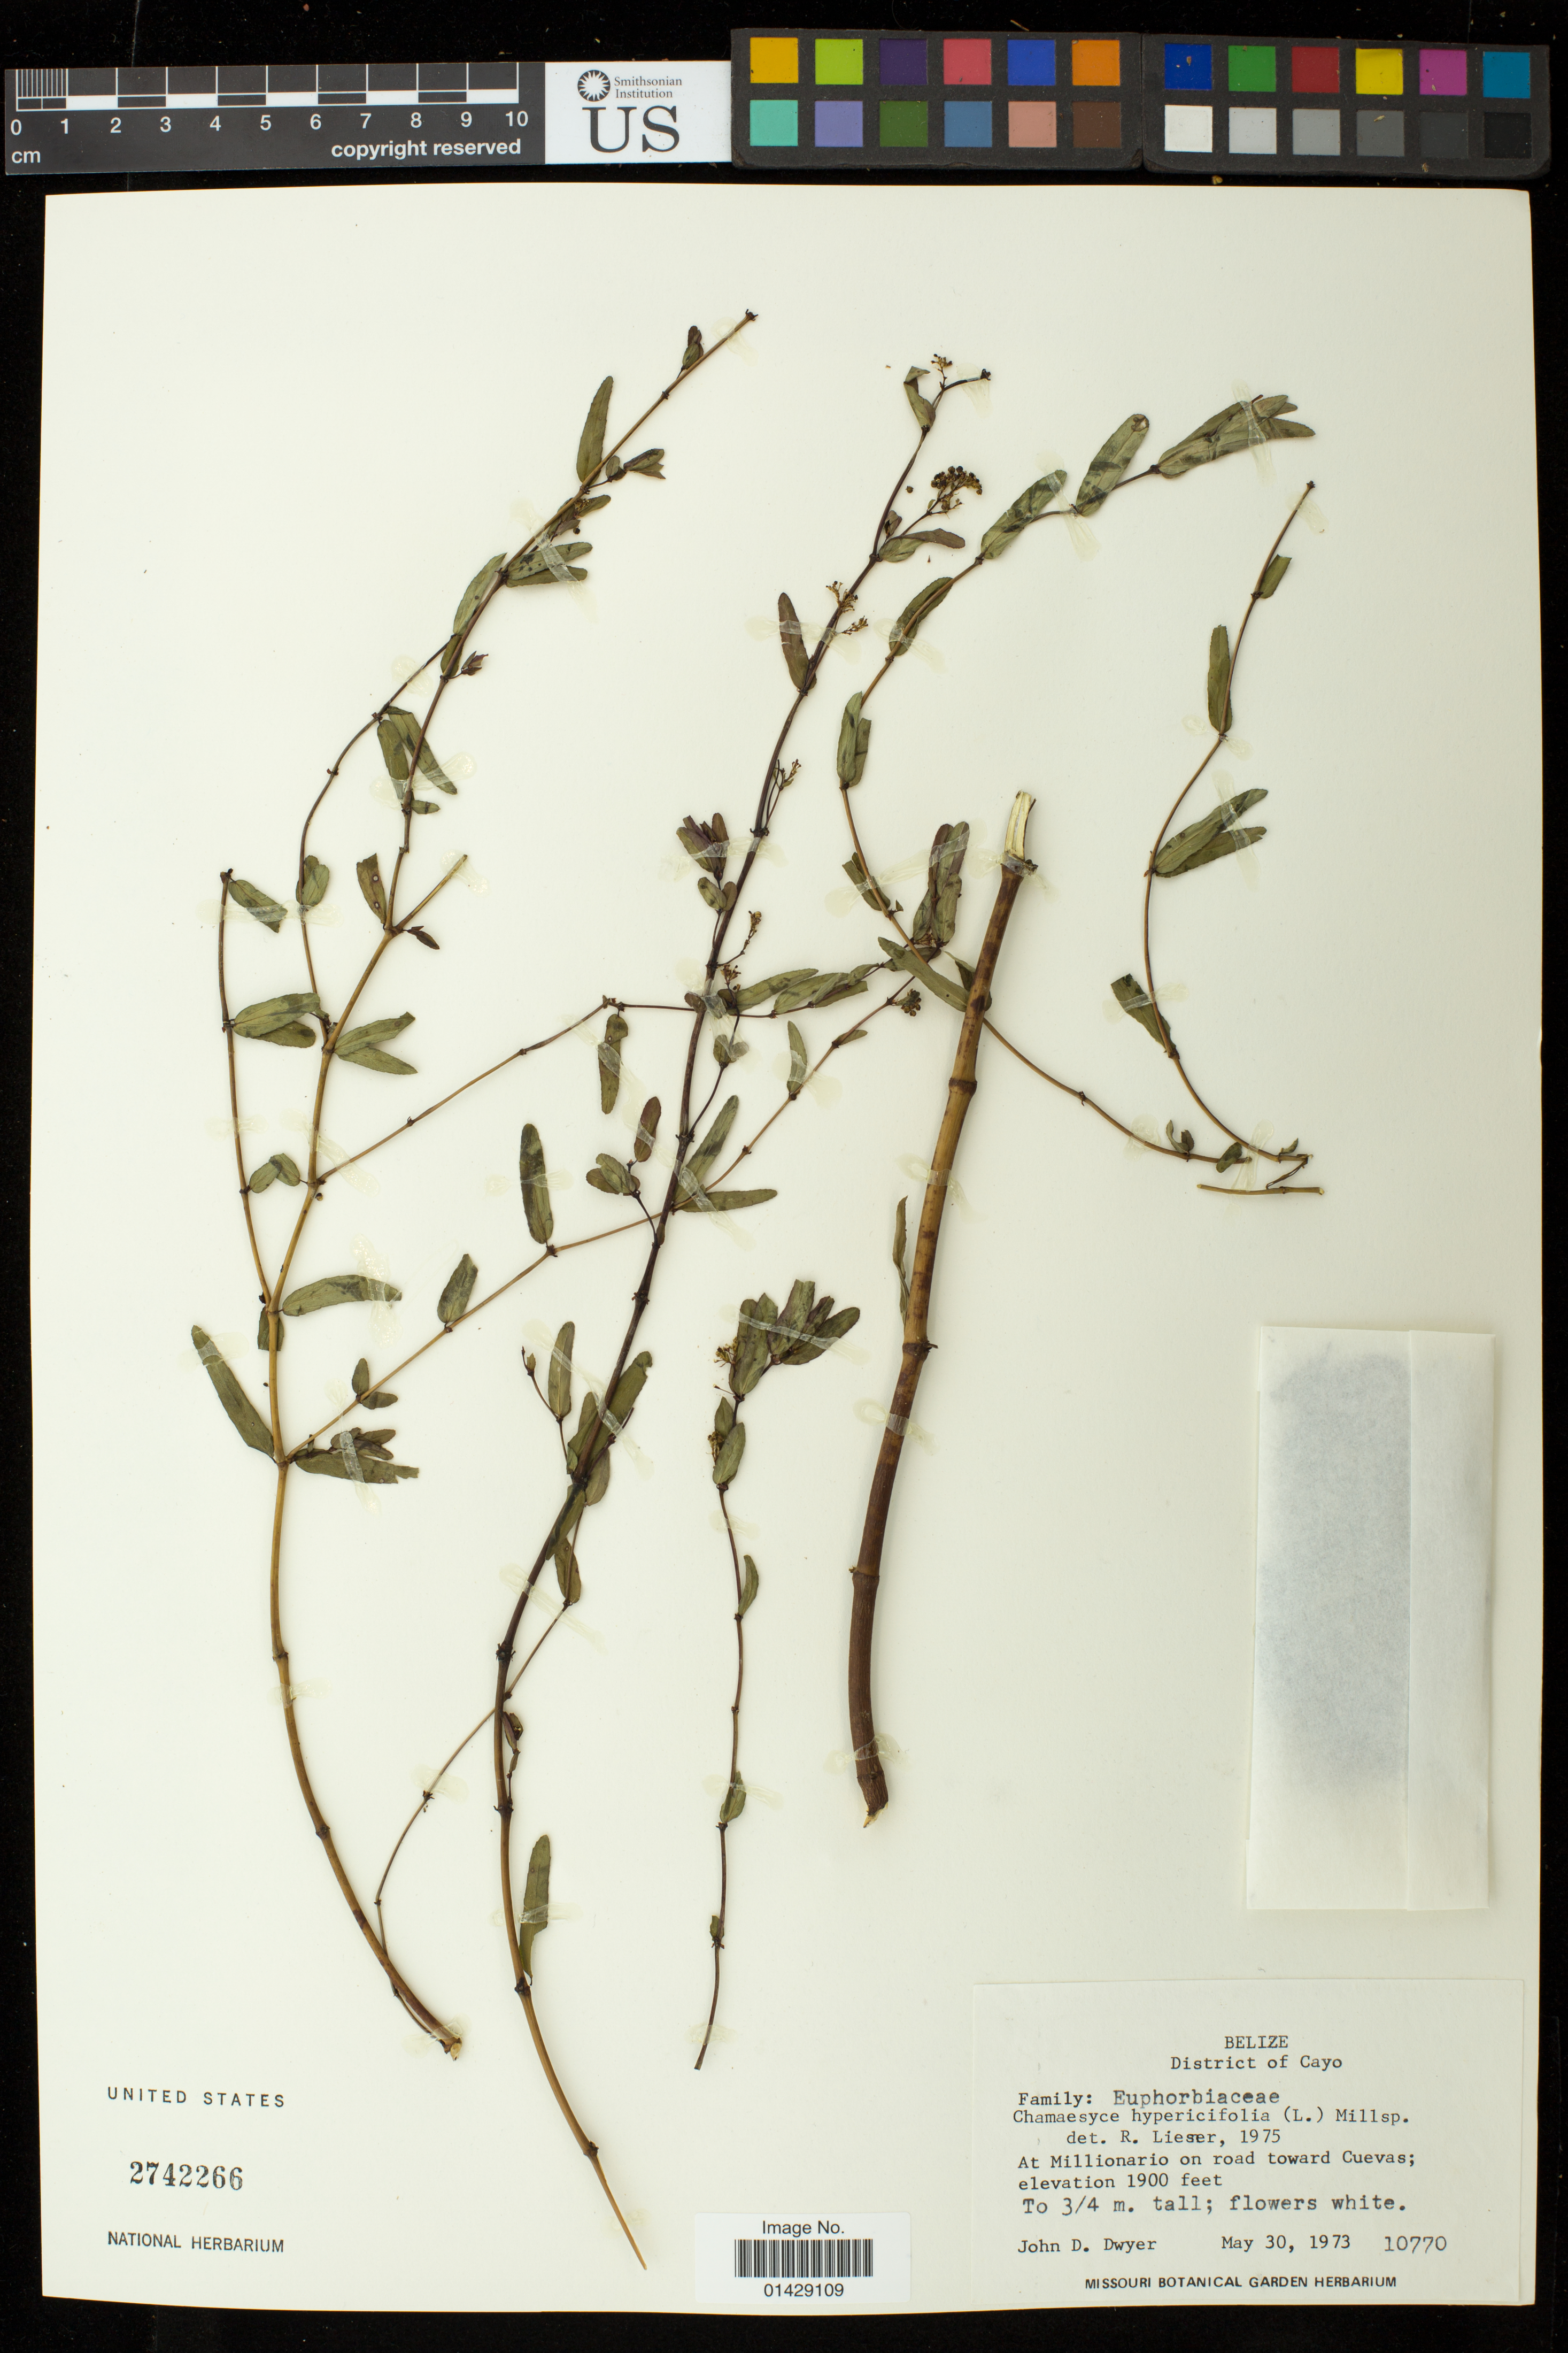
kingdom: Plantae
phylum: Tracheophyta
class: Magnoliopsida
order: Malpighiales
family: Euphorbiaceae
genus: Euphorbia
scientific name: Euphorbia hypericifolia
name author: L.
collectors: J. D. Dwyer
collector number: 10770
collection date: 1973-05-30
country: Belize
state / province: Cayo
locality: At Millionario on road toward Cuevas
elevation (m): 579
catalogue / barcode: US 2742266